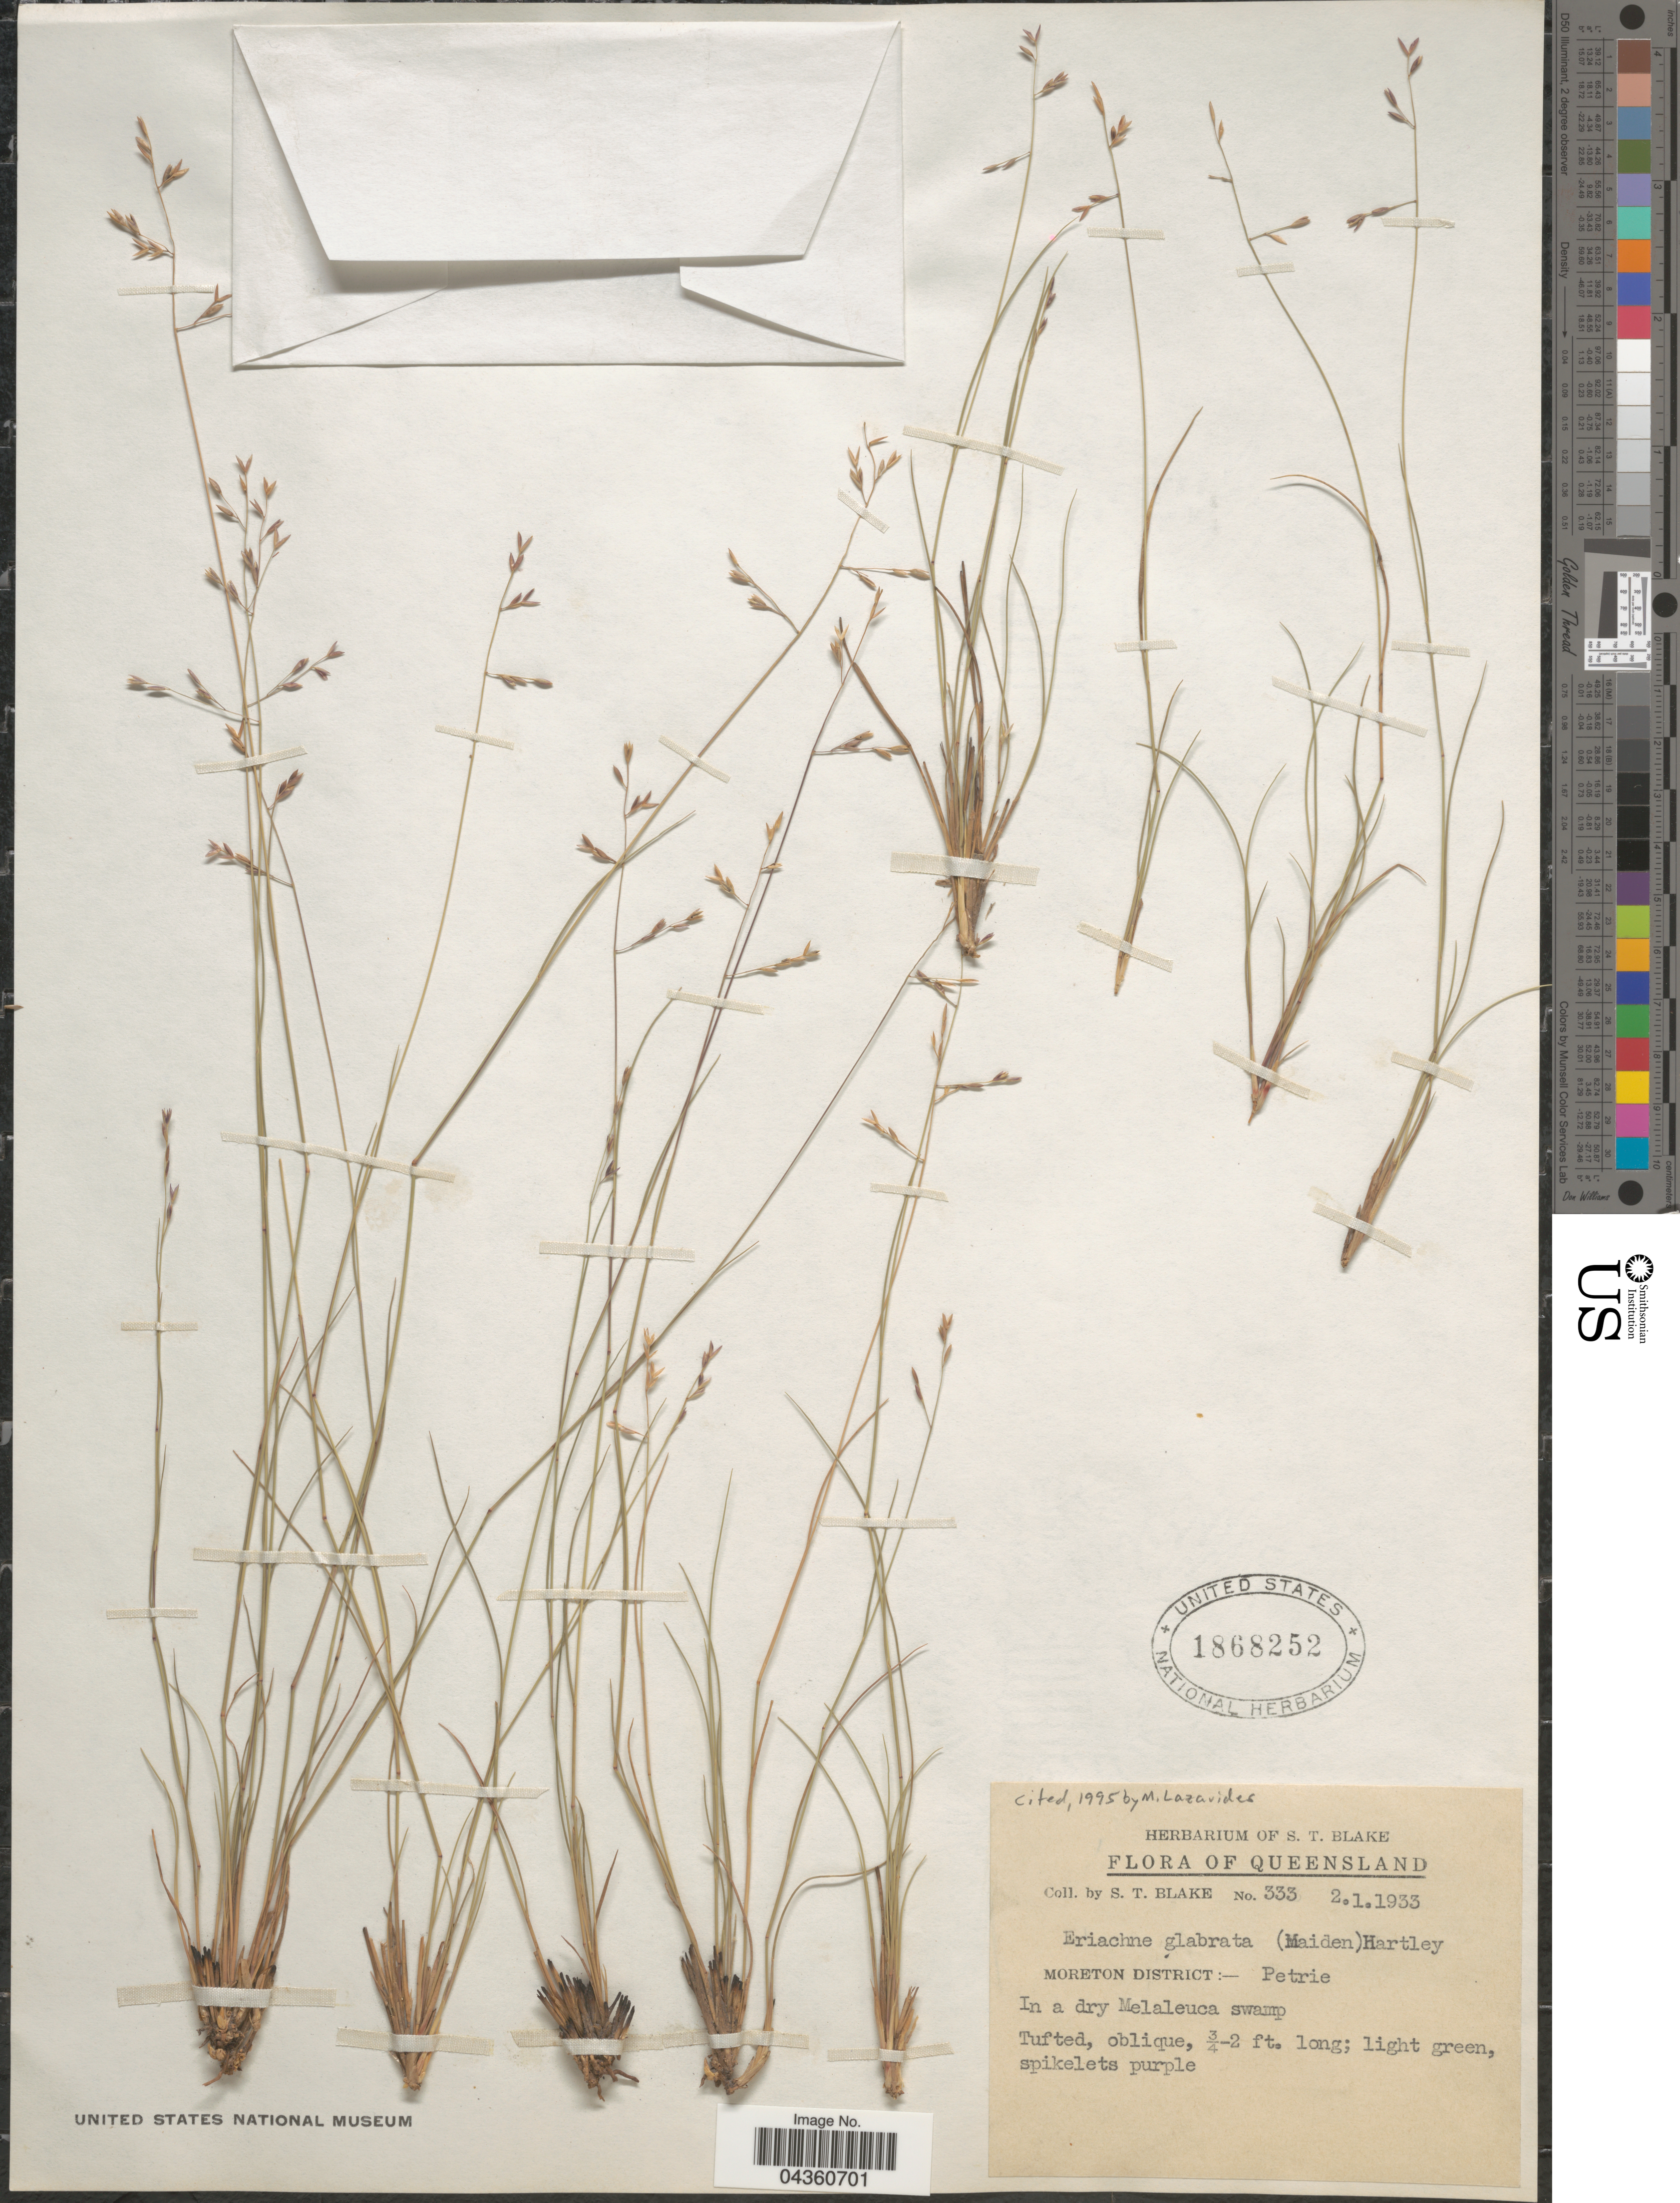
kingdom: Plantae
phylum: Tracheophyta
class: Liliopsida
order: Poales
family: Poaceae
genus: Eriachne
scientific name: Eriachne glabrata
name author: (Maiden) Hartley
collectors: S. T. Blake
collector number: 333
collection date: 1933-01-02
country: Australia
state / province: Queensland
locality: Moreton District. Petrie.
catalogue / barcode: US 1868252